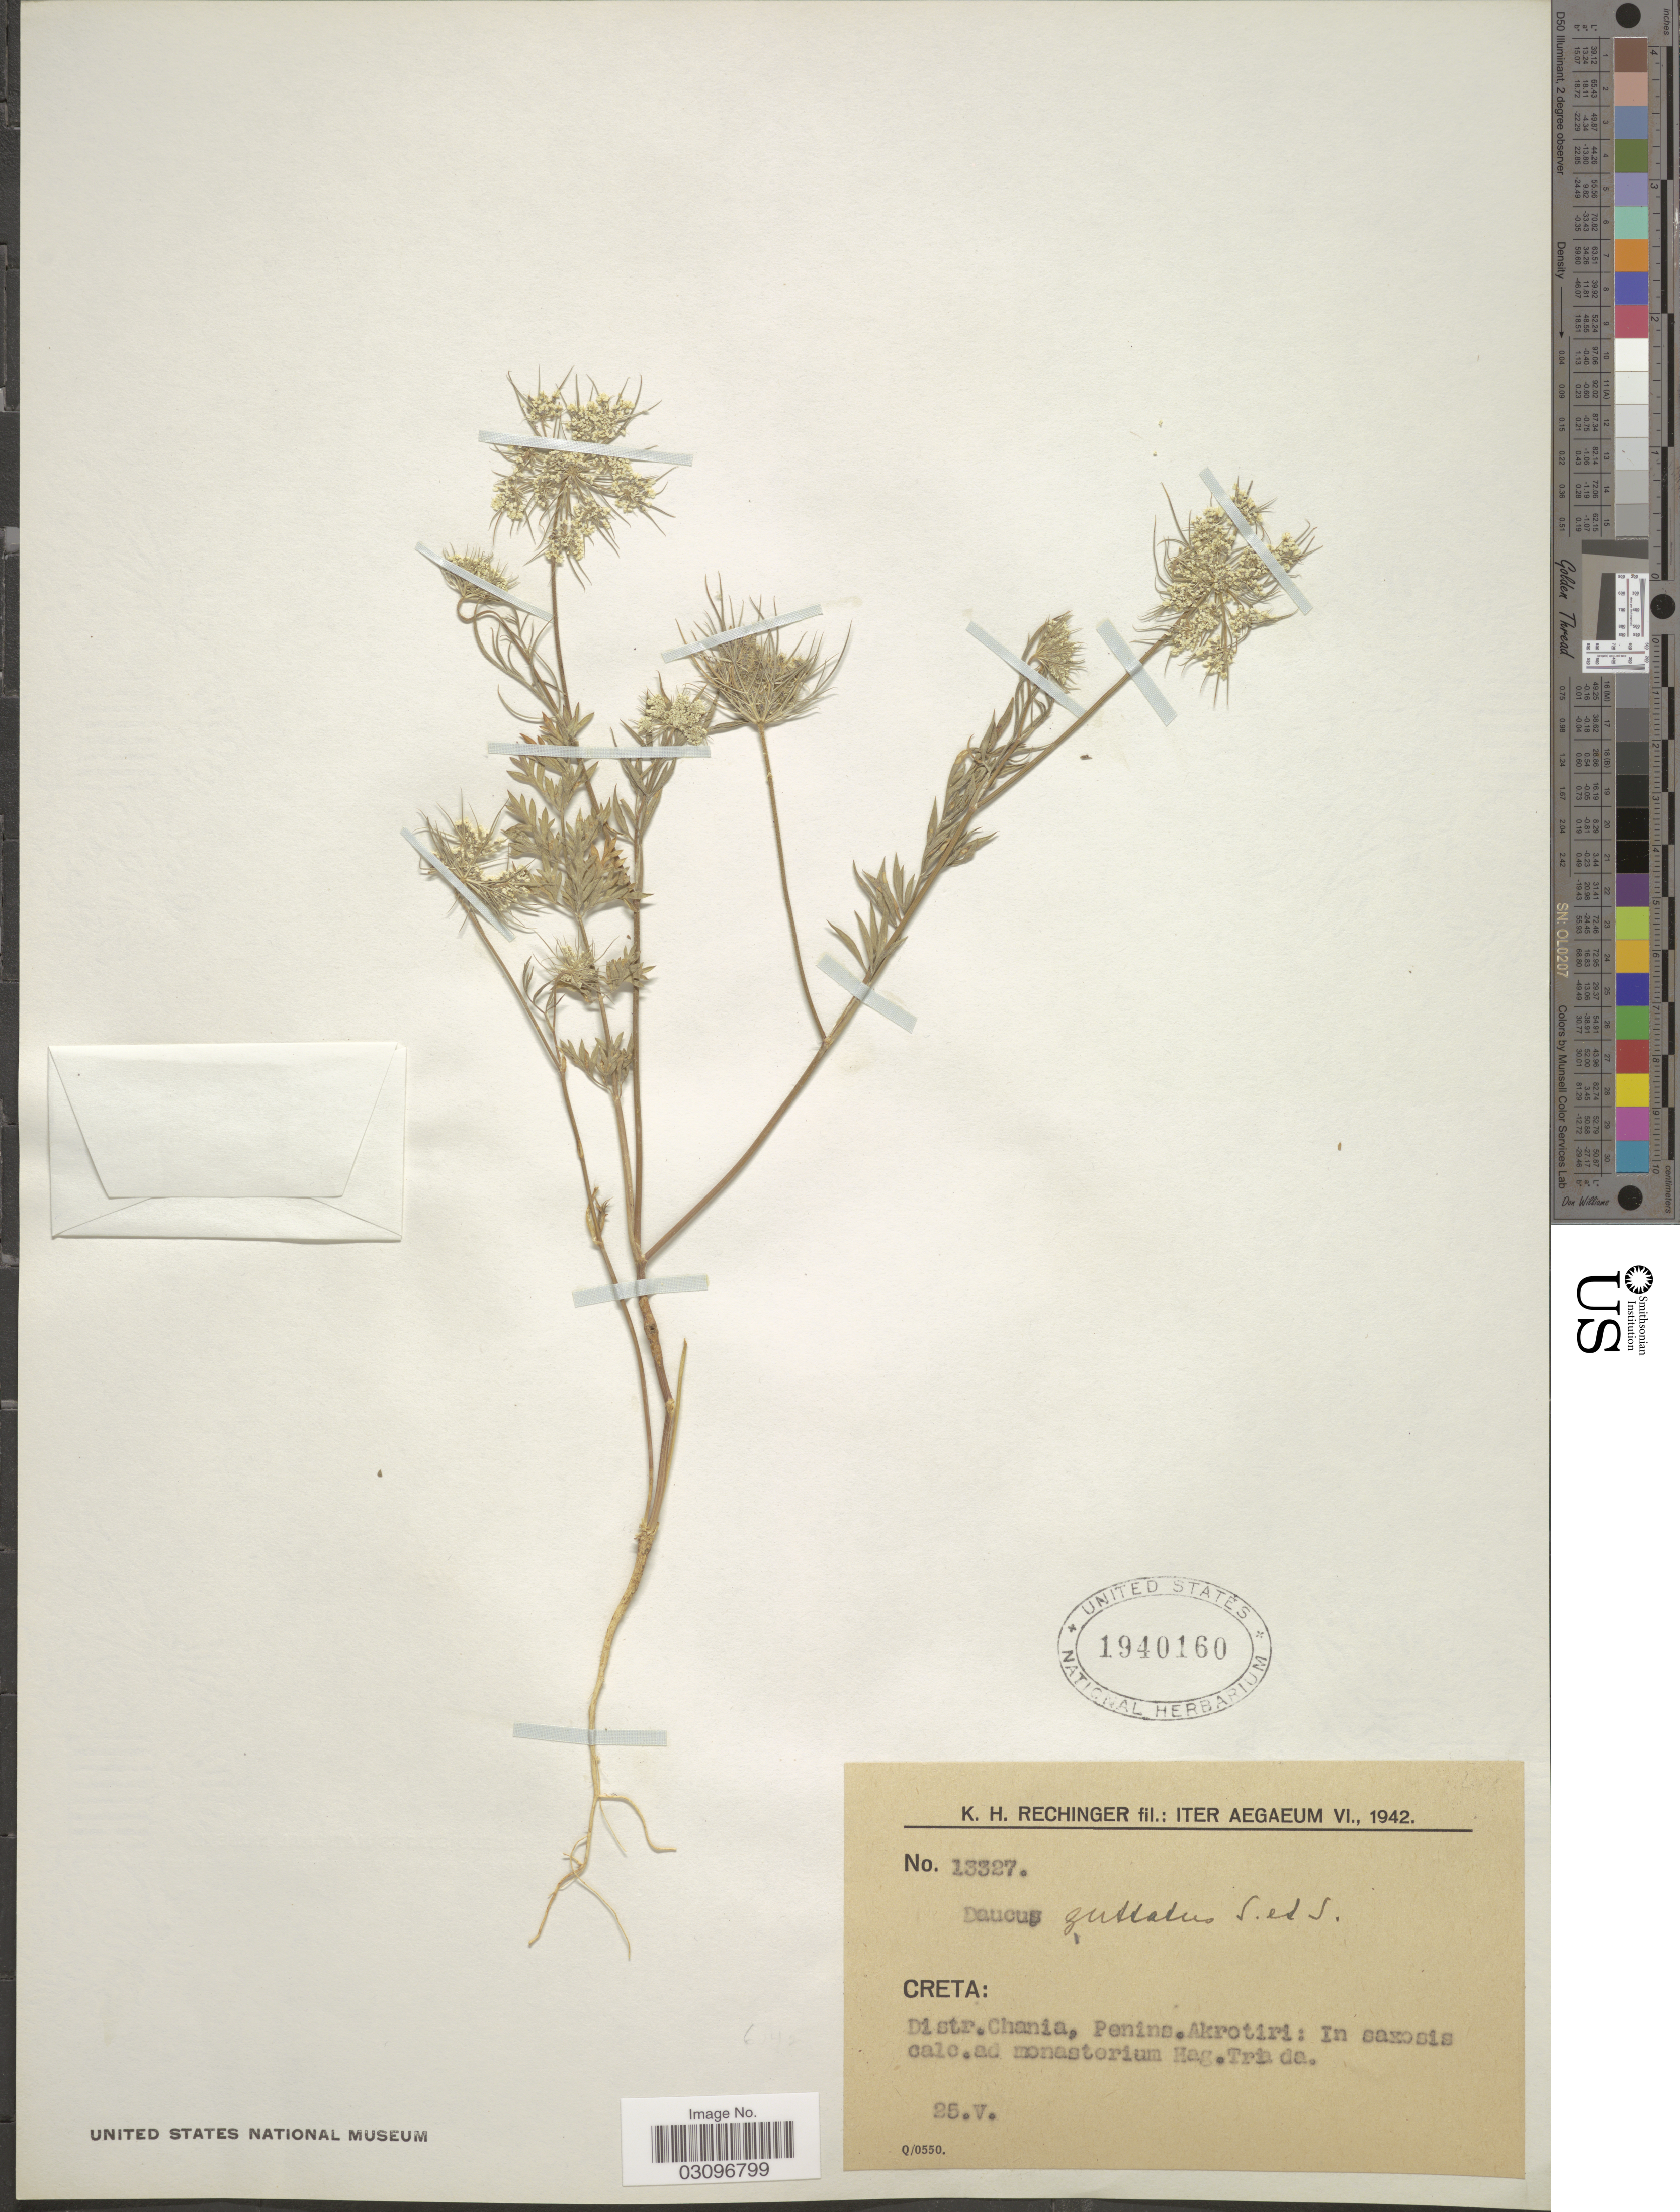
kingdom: Plantae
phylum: Tracheophyta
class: Magnoliopsida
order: Apiales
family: Apiaceae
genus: Daucus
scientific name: Daucus guttatus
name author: Sm.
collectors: K. H. Rechinger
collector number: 13327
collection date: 1942-05-25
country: Greece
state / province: Crete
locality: Creta: Distr. Chania, Penins. Akrotiri: In saxosis calc. ad monasterium Hag. Tria da,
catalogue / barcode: US 1940160